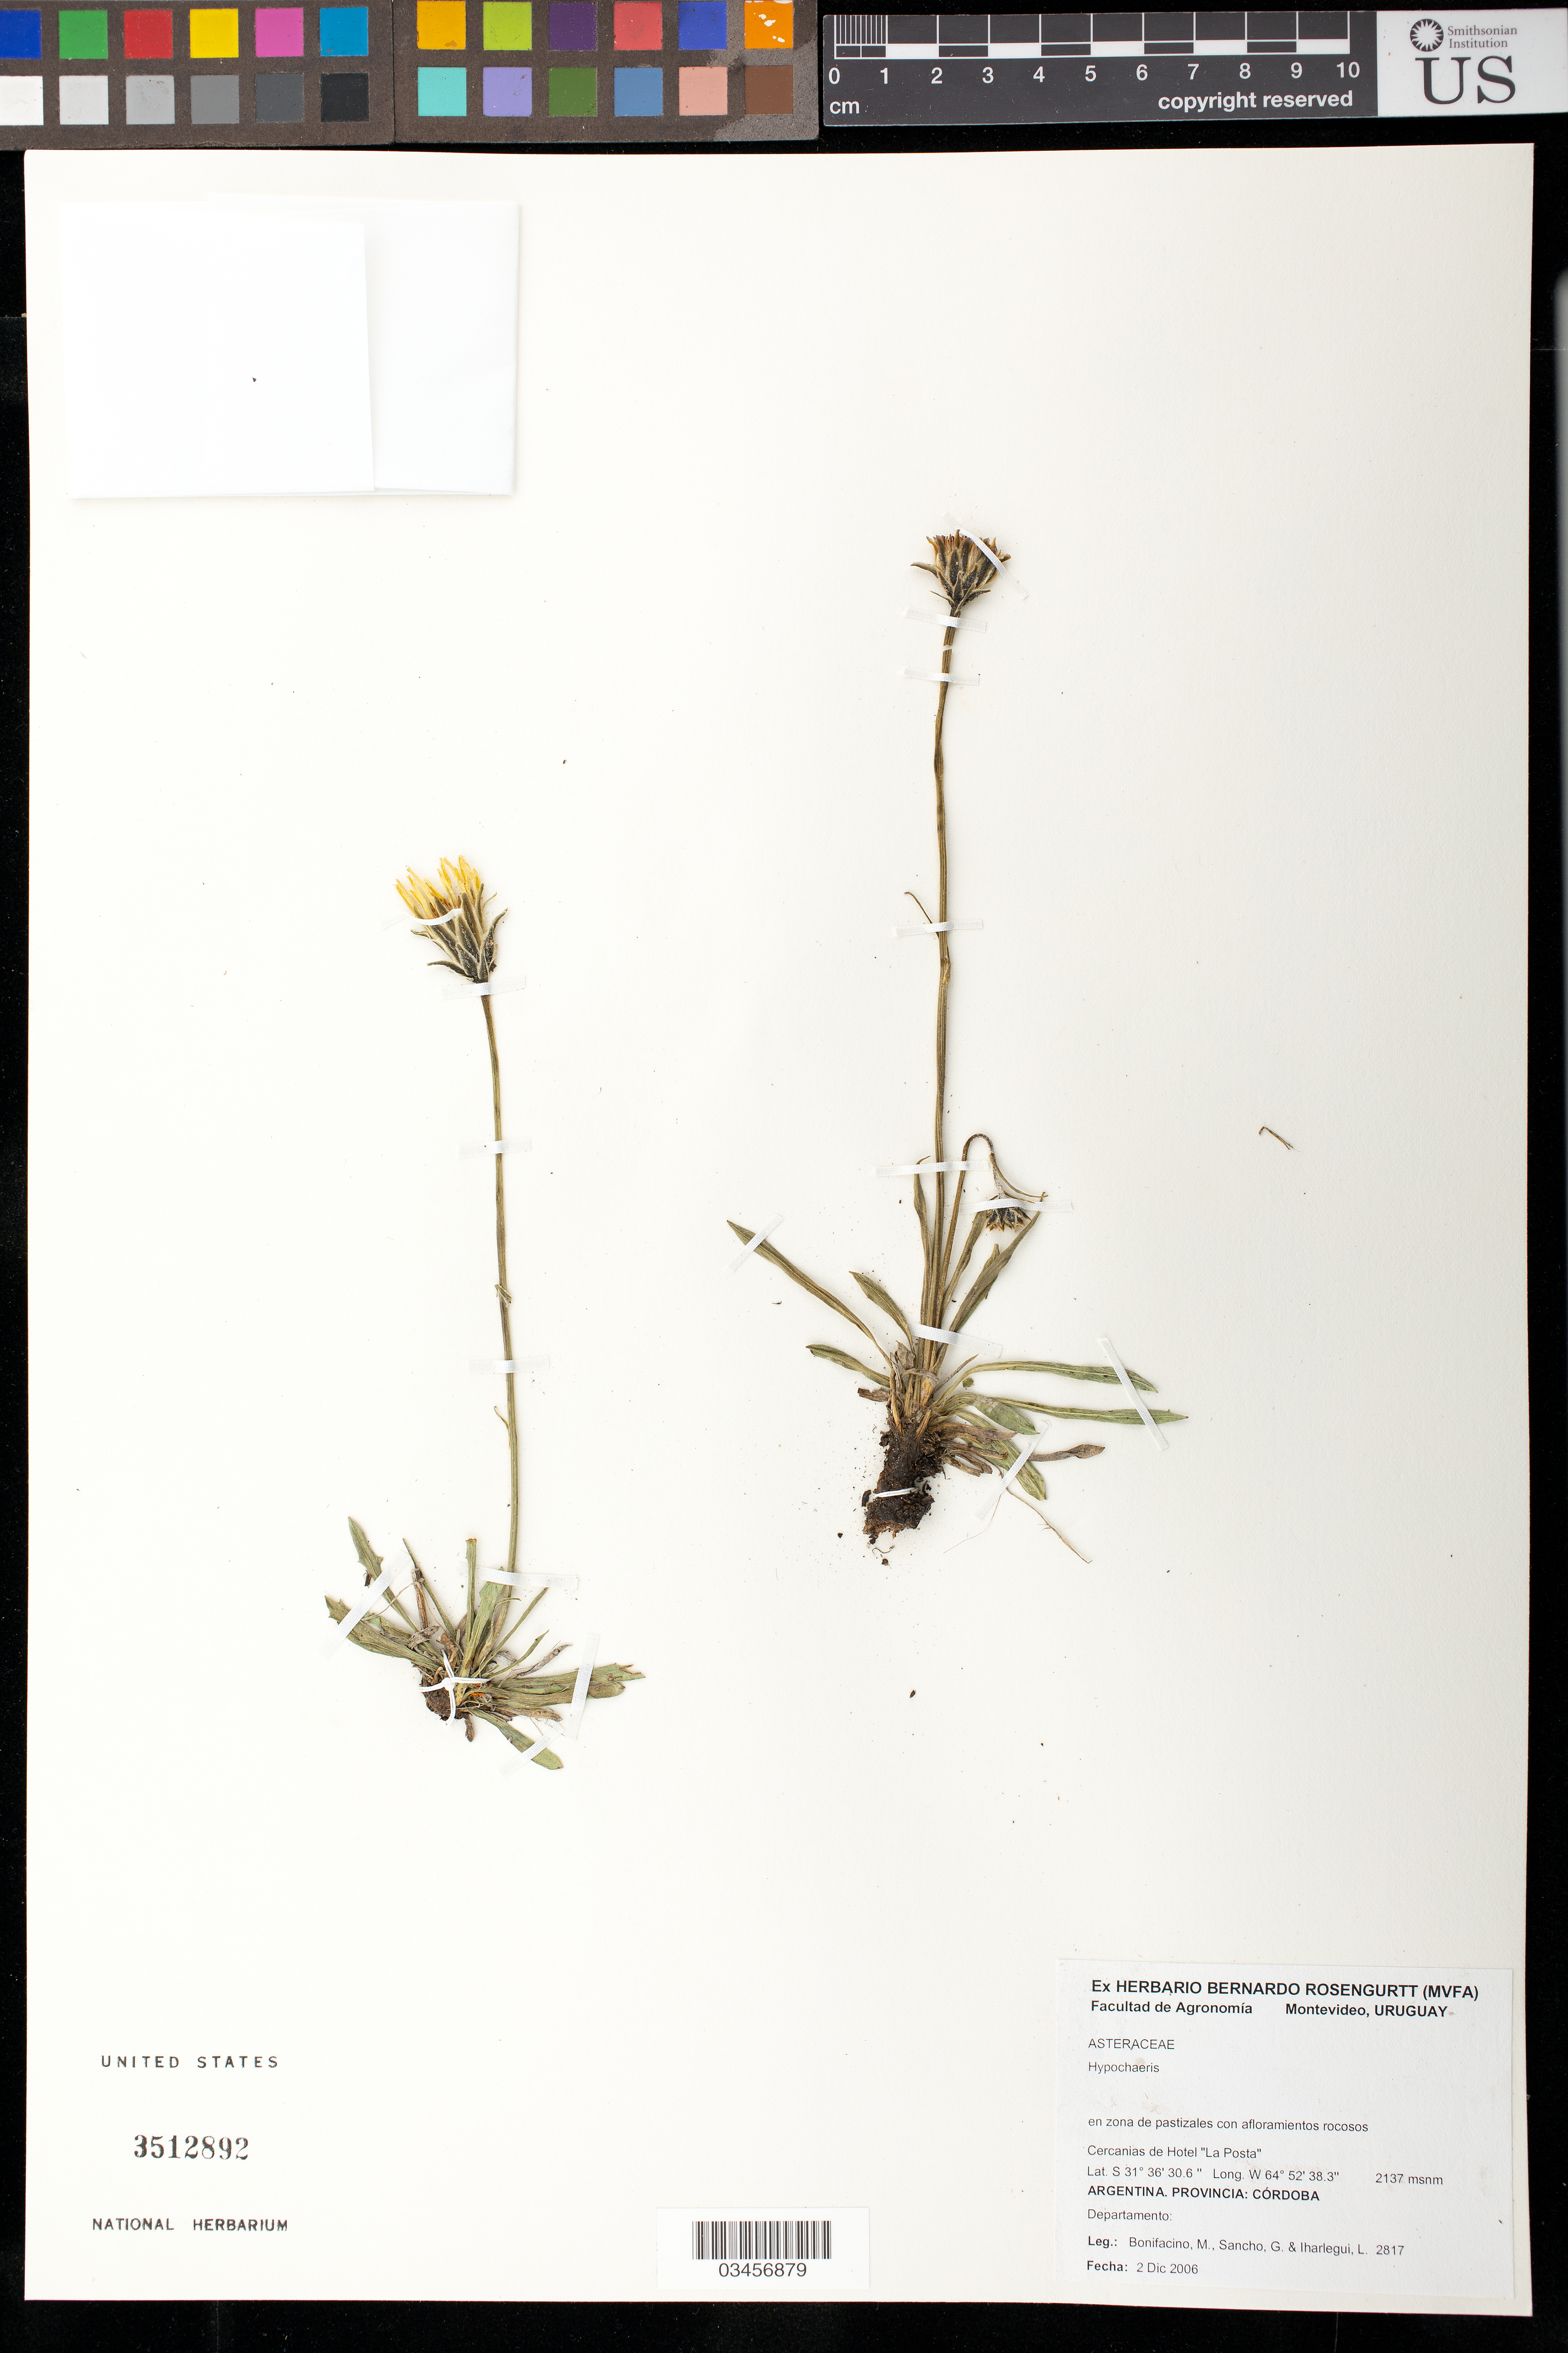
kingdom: Plantae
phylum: Tracheophyta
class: Magnoliopsida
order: Asterales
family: Asteraceae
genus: Hypochaeris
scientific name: Hypochaeris sp.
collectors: M. Bonifacino, G. Sancho & L. Iharlegui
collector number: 2817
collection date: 2006-12-02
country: Argentina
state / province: Córdoba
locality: Cercanias de Hotel "La Posta"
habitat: En zona de pastizales con afloramientos rocosos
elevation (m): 2137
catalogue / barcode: US 3512892